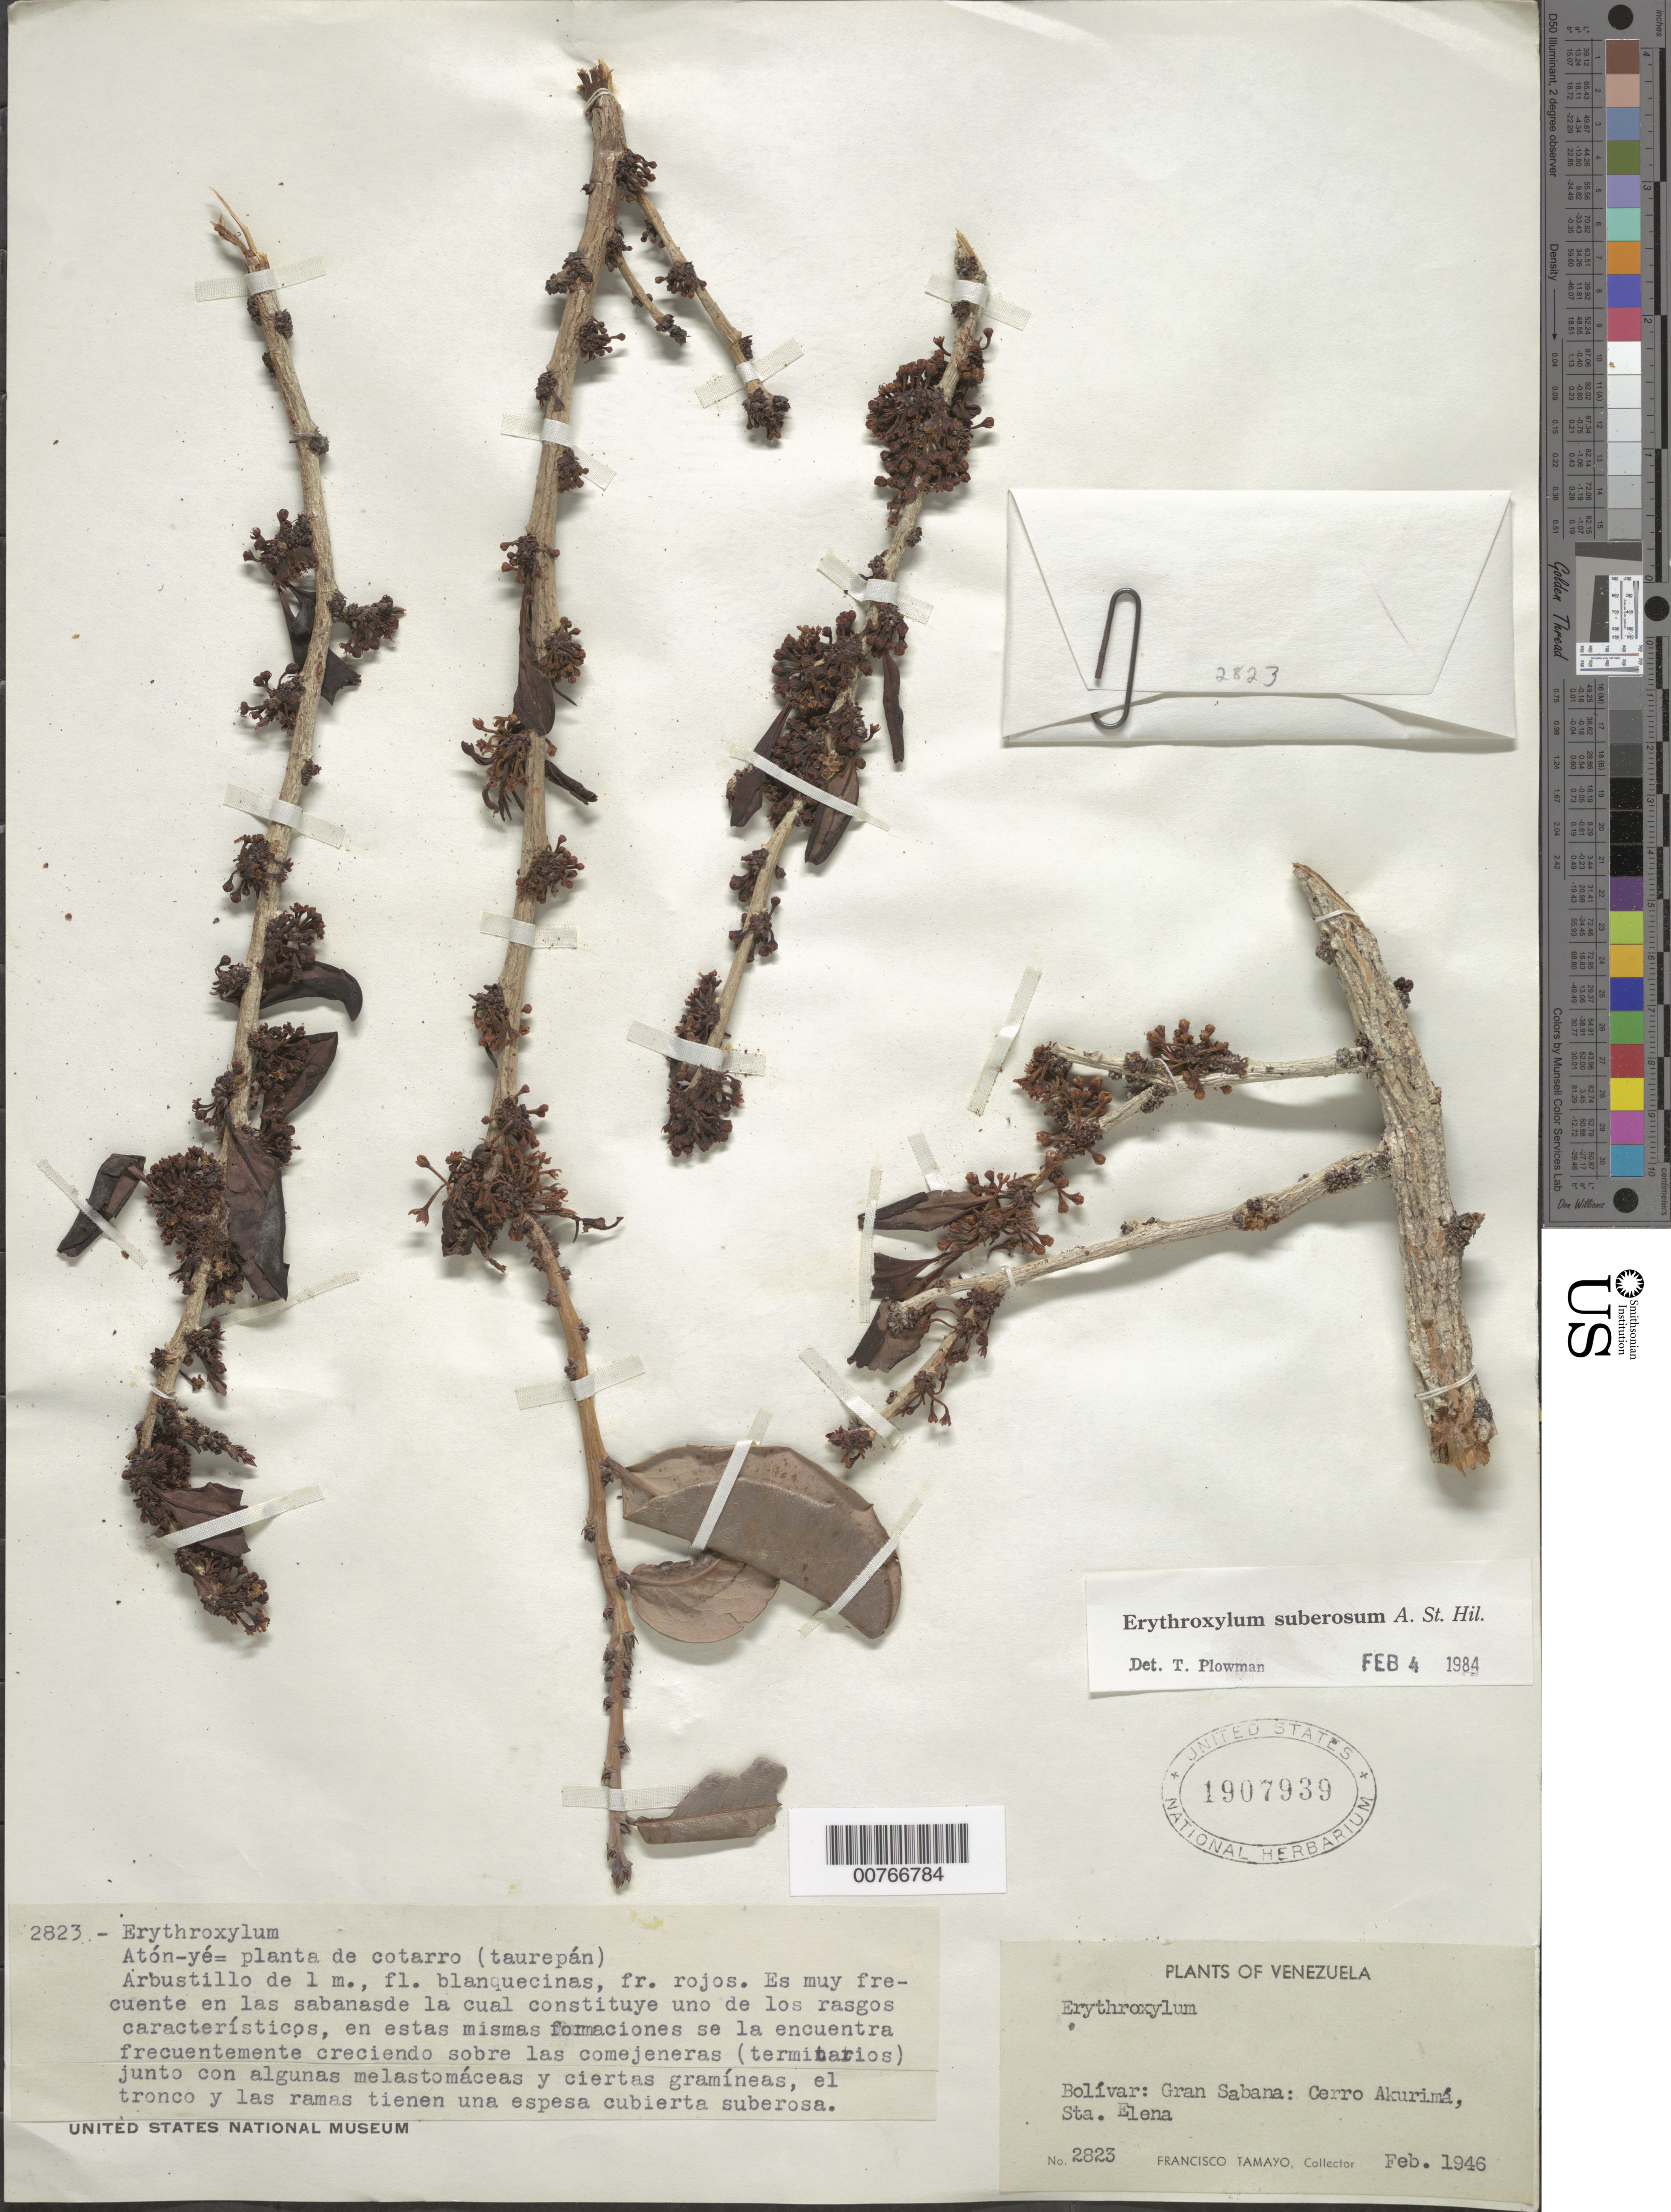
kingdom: Plantae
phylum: Tracheophyta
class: Magnoliopsida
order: Malpighiales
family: Erythroxylaceae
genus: Erythroxylum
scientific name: Erythroxylum suberosum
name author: A. St.-Hil.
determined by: Plowman, Timothy C.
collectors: F. Tamayo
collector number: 2823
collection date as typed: Feb-46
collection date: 1946-02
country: Venezuela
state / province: Bolívar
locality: Gran Sabana, Sta. Elena, Cerro de Acurimá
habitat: Sabanas y comejeneras (terminarios); creciendo con algunas melastomáceas y ciertas gramíneas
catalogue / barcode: US 1907939